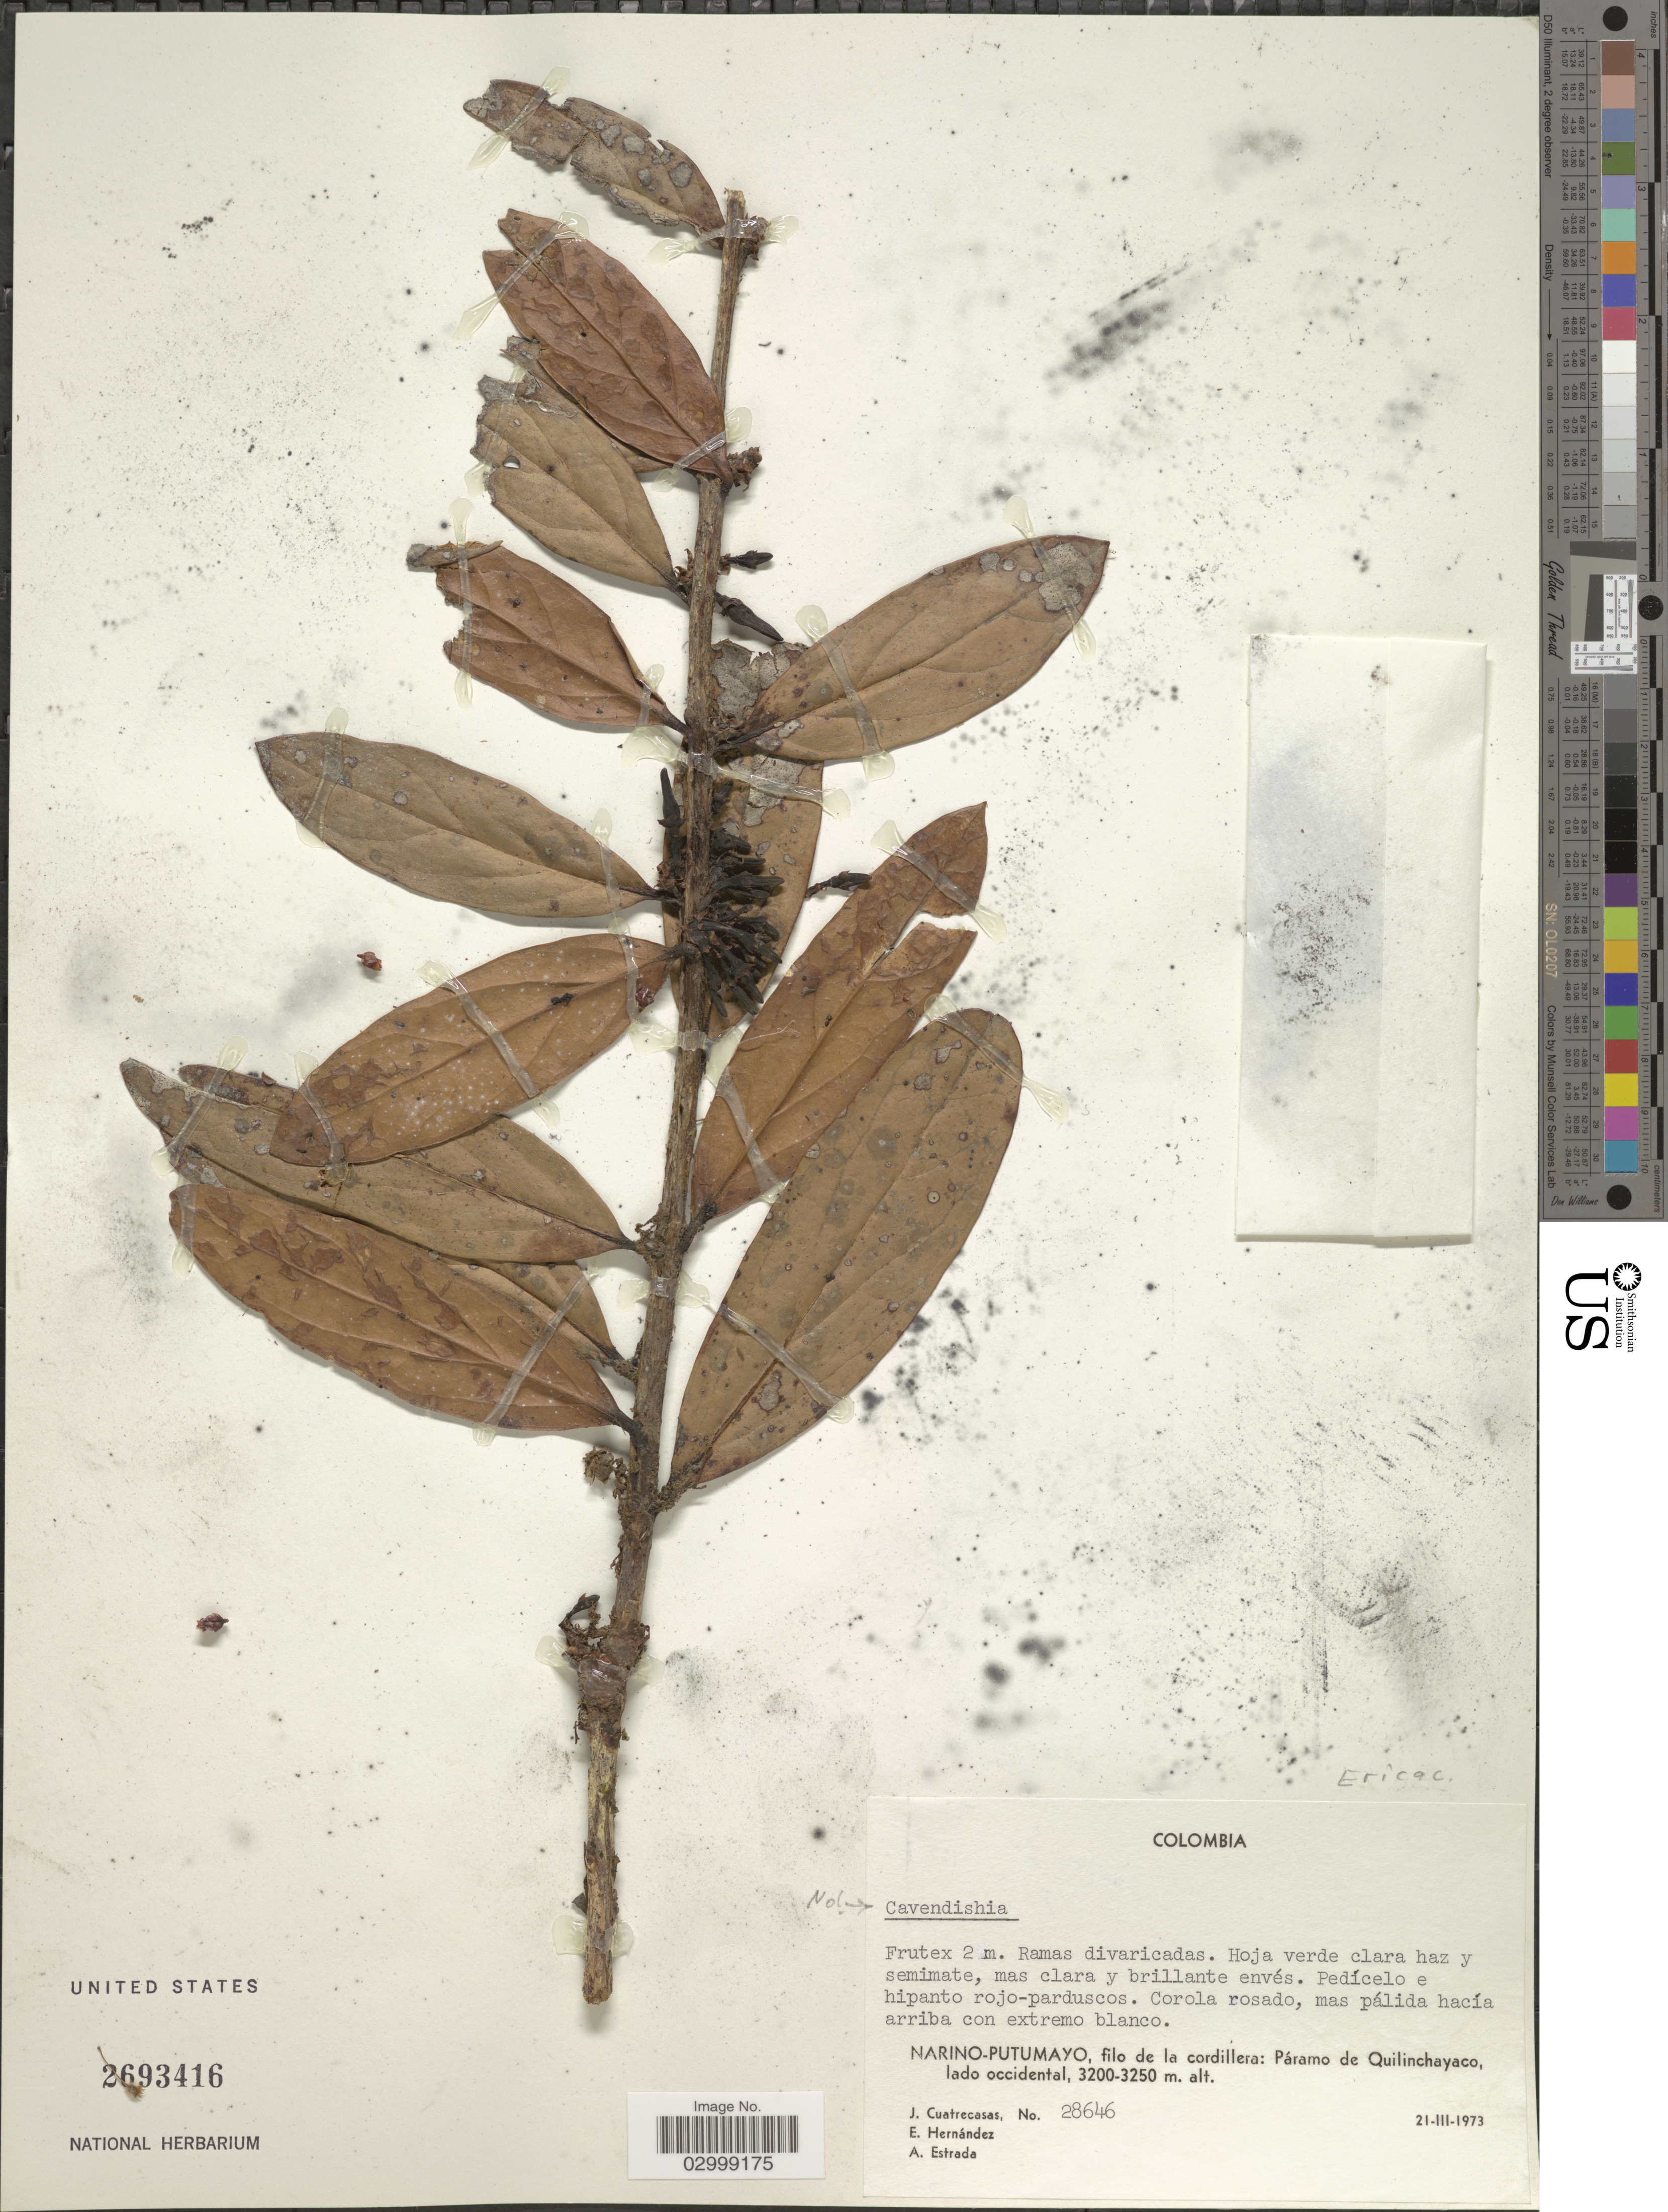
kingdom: Plantae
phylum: Tracheophyta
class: Magnoliopsida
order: Ericales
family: Ericaceae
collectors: J. Cuatrecasas, E. Hernández & A. Estrada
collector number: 28646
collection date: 1973-03-21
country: Colombia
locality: Narino-Putumayo, filo de la cordillera: Páramo de Quilinchayaco, lado occidental.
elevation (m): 3200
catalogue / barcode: US 2693416